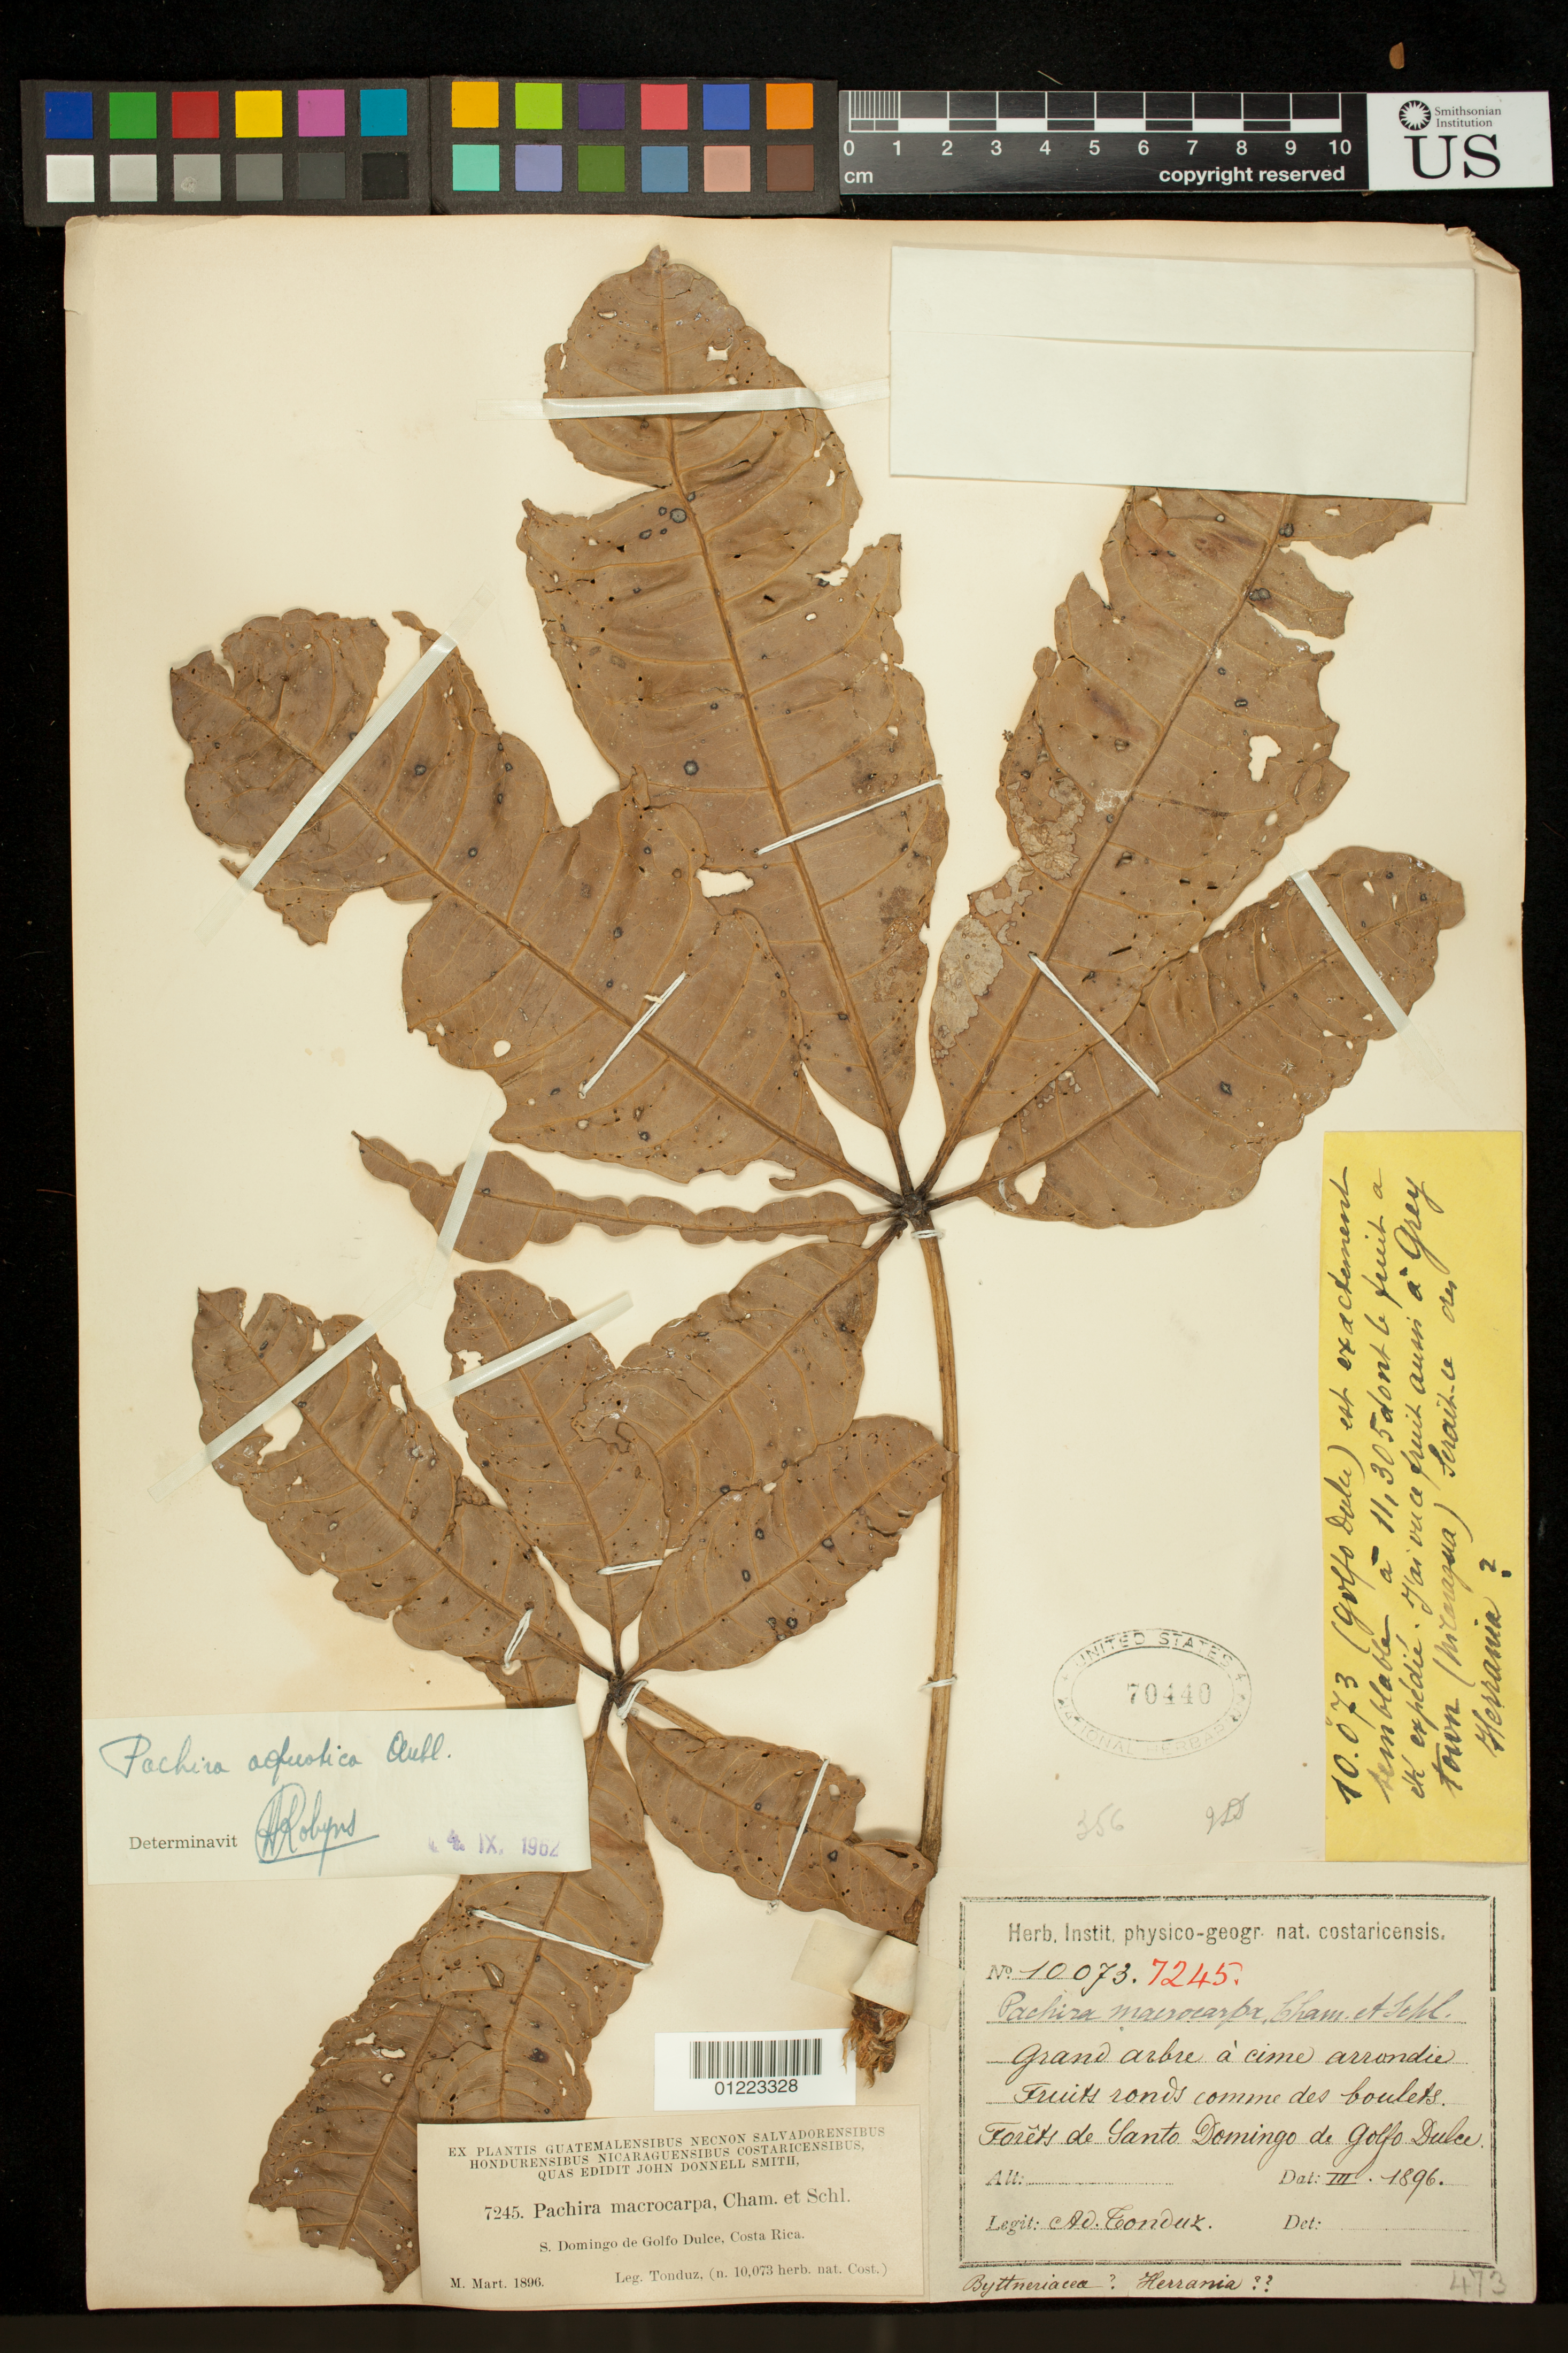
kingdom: Plantae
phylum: Tracheophyta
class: Magnoliopsida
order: Malvales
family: Malvaceae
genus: Pachira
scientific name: Pachira aquatica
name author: Aubl.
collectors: A. Tonduz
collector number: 10073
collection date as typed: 1896-03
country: Costa Rica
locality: Forêts de Santo Domingo de Golfo Dulce, Costa Rica.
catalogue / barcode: US 70440